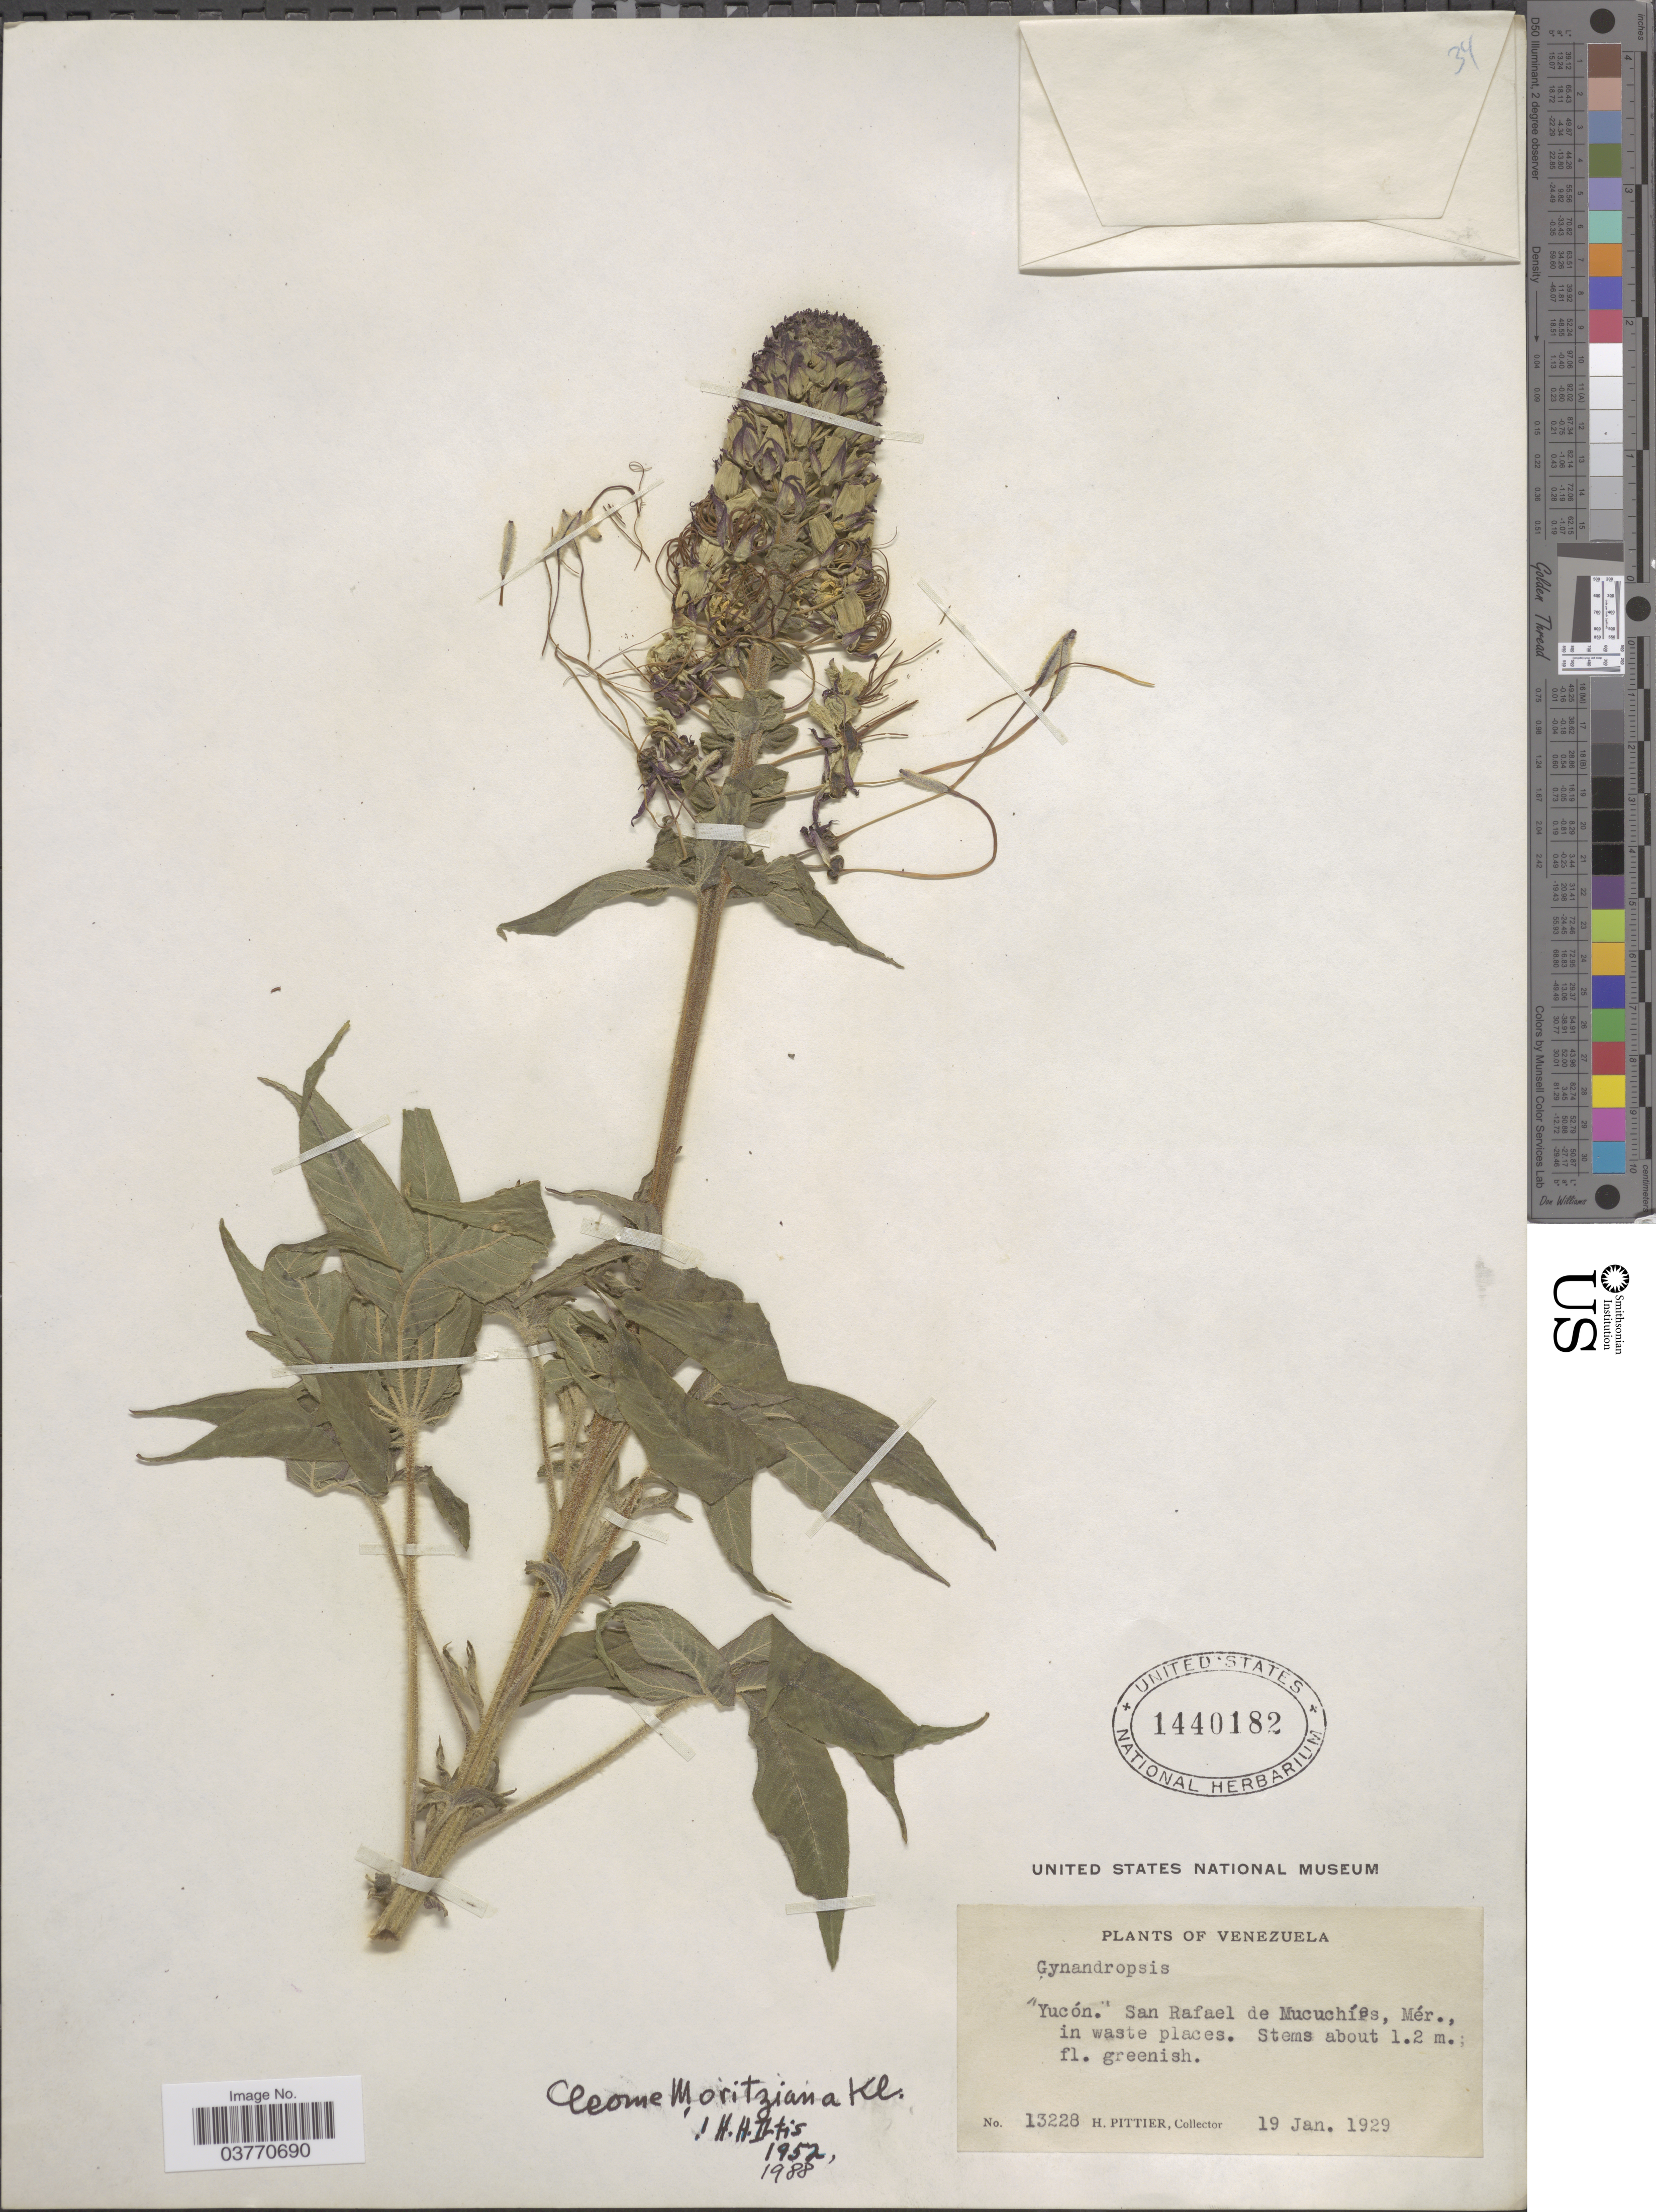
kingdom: Plantae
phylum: Tracheophyta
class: Magnoliopsida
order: Brassicales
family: Cleomaceae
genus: Andinocleome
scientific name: Andinocleome moritziana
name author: (Klotzsch ex Eichler) Iltis ex E.M. McGinty & Roalson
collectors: H. F. Pittier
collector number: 13228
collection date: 1929-01-19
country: Venezuela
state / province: Mérida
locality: Yucón. San Rafael de Mucuchíes, Mér.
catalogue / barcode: US 1440182